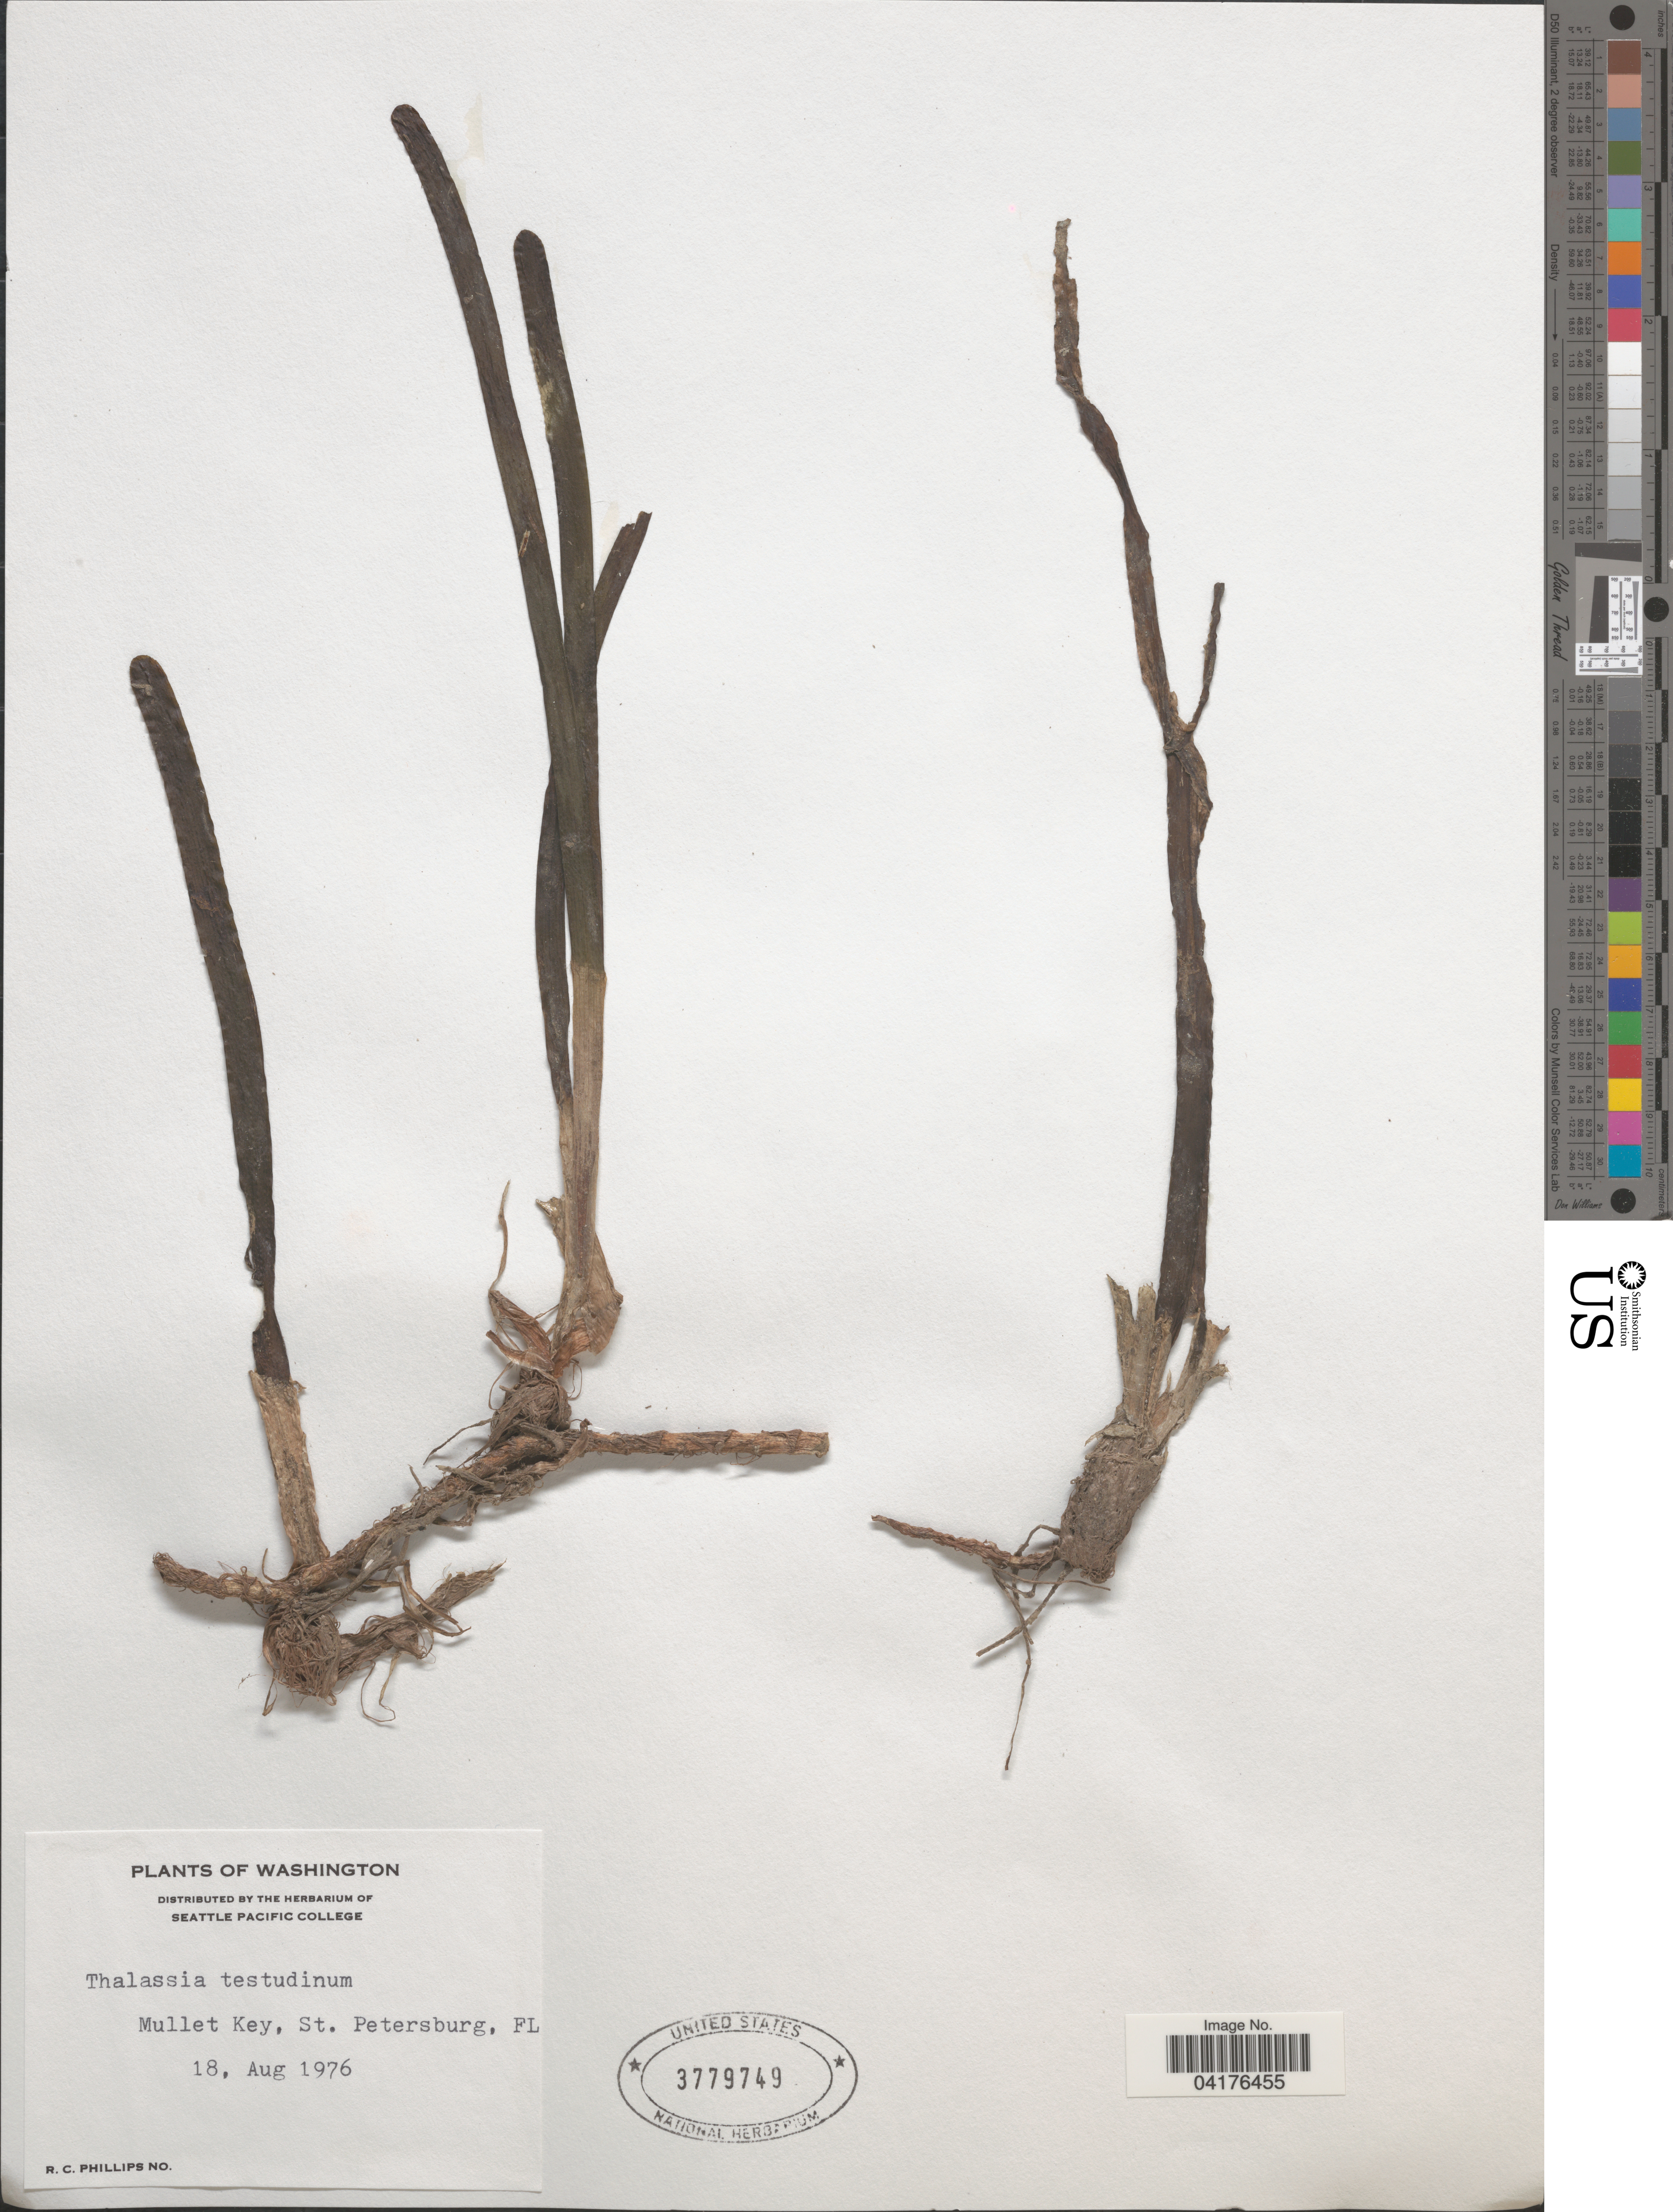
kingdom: Plantae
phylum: Tracheophyta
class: Liliopsida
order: Alismatales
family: Hydrocharitaceae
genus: Thalassia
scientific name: Thalassia testudinum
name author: Banks & Sol. ex K.D. Koenig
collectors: R. C. Phillips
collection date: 1976-08-18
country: United States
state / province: Florida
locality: Mullet Key, St. Petersburg.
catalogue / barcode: US 3779749